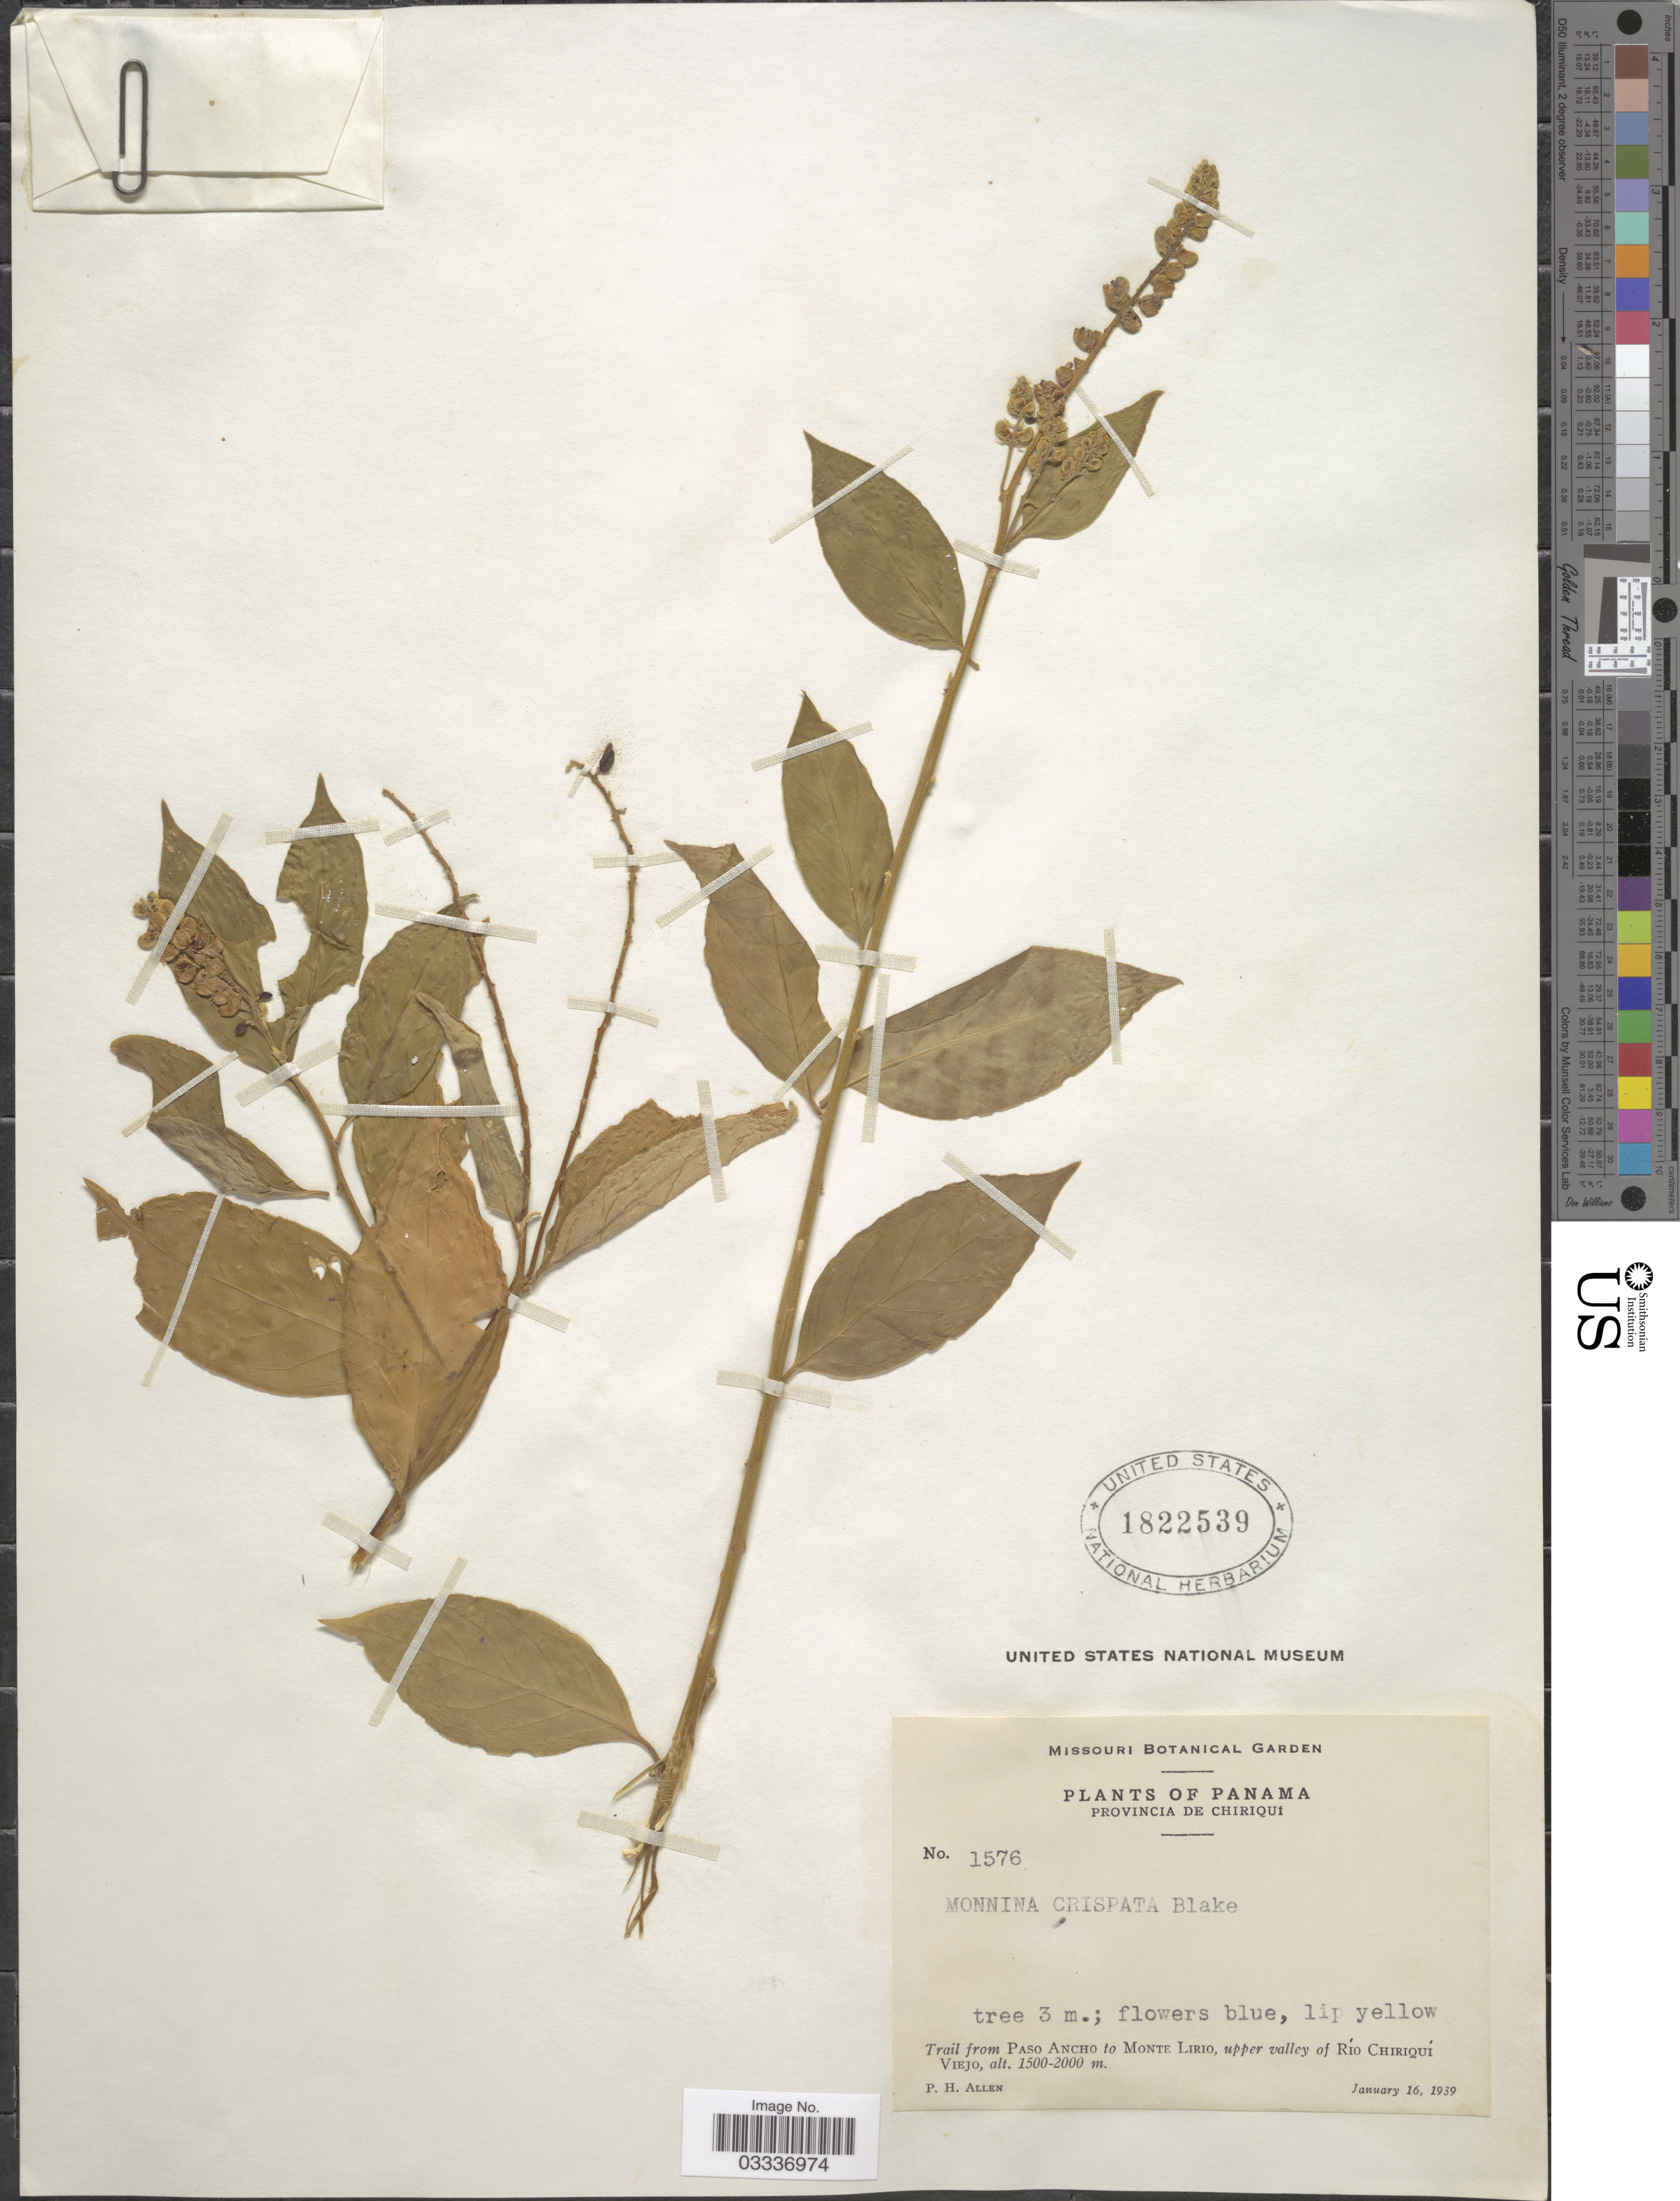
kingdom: Plantae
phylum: Tracheophyta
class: Magnoliopsida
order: Fabales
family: Polygalaceae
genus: Monnina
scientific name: Monnina sylvatica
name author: Schltdl. & Cham.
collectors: P. H. Allen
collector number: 1576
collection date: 1939-01-16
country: Panama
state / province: Chiriqui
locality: Trail from Paso Ancho to Monte Lirio, upper valley of Río Chiriquí Viejo.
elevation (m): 1500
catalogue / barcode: US 1822539